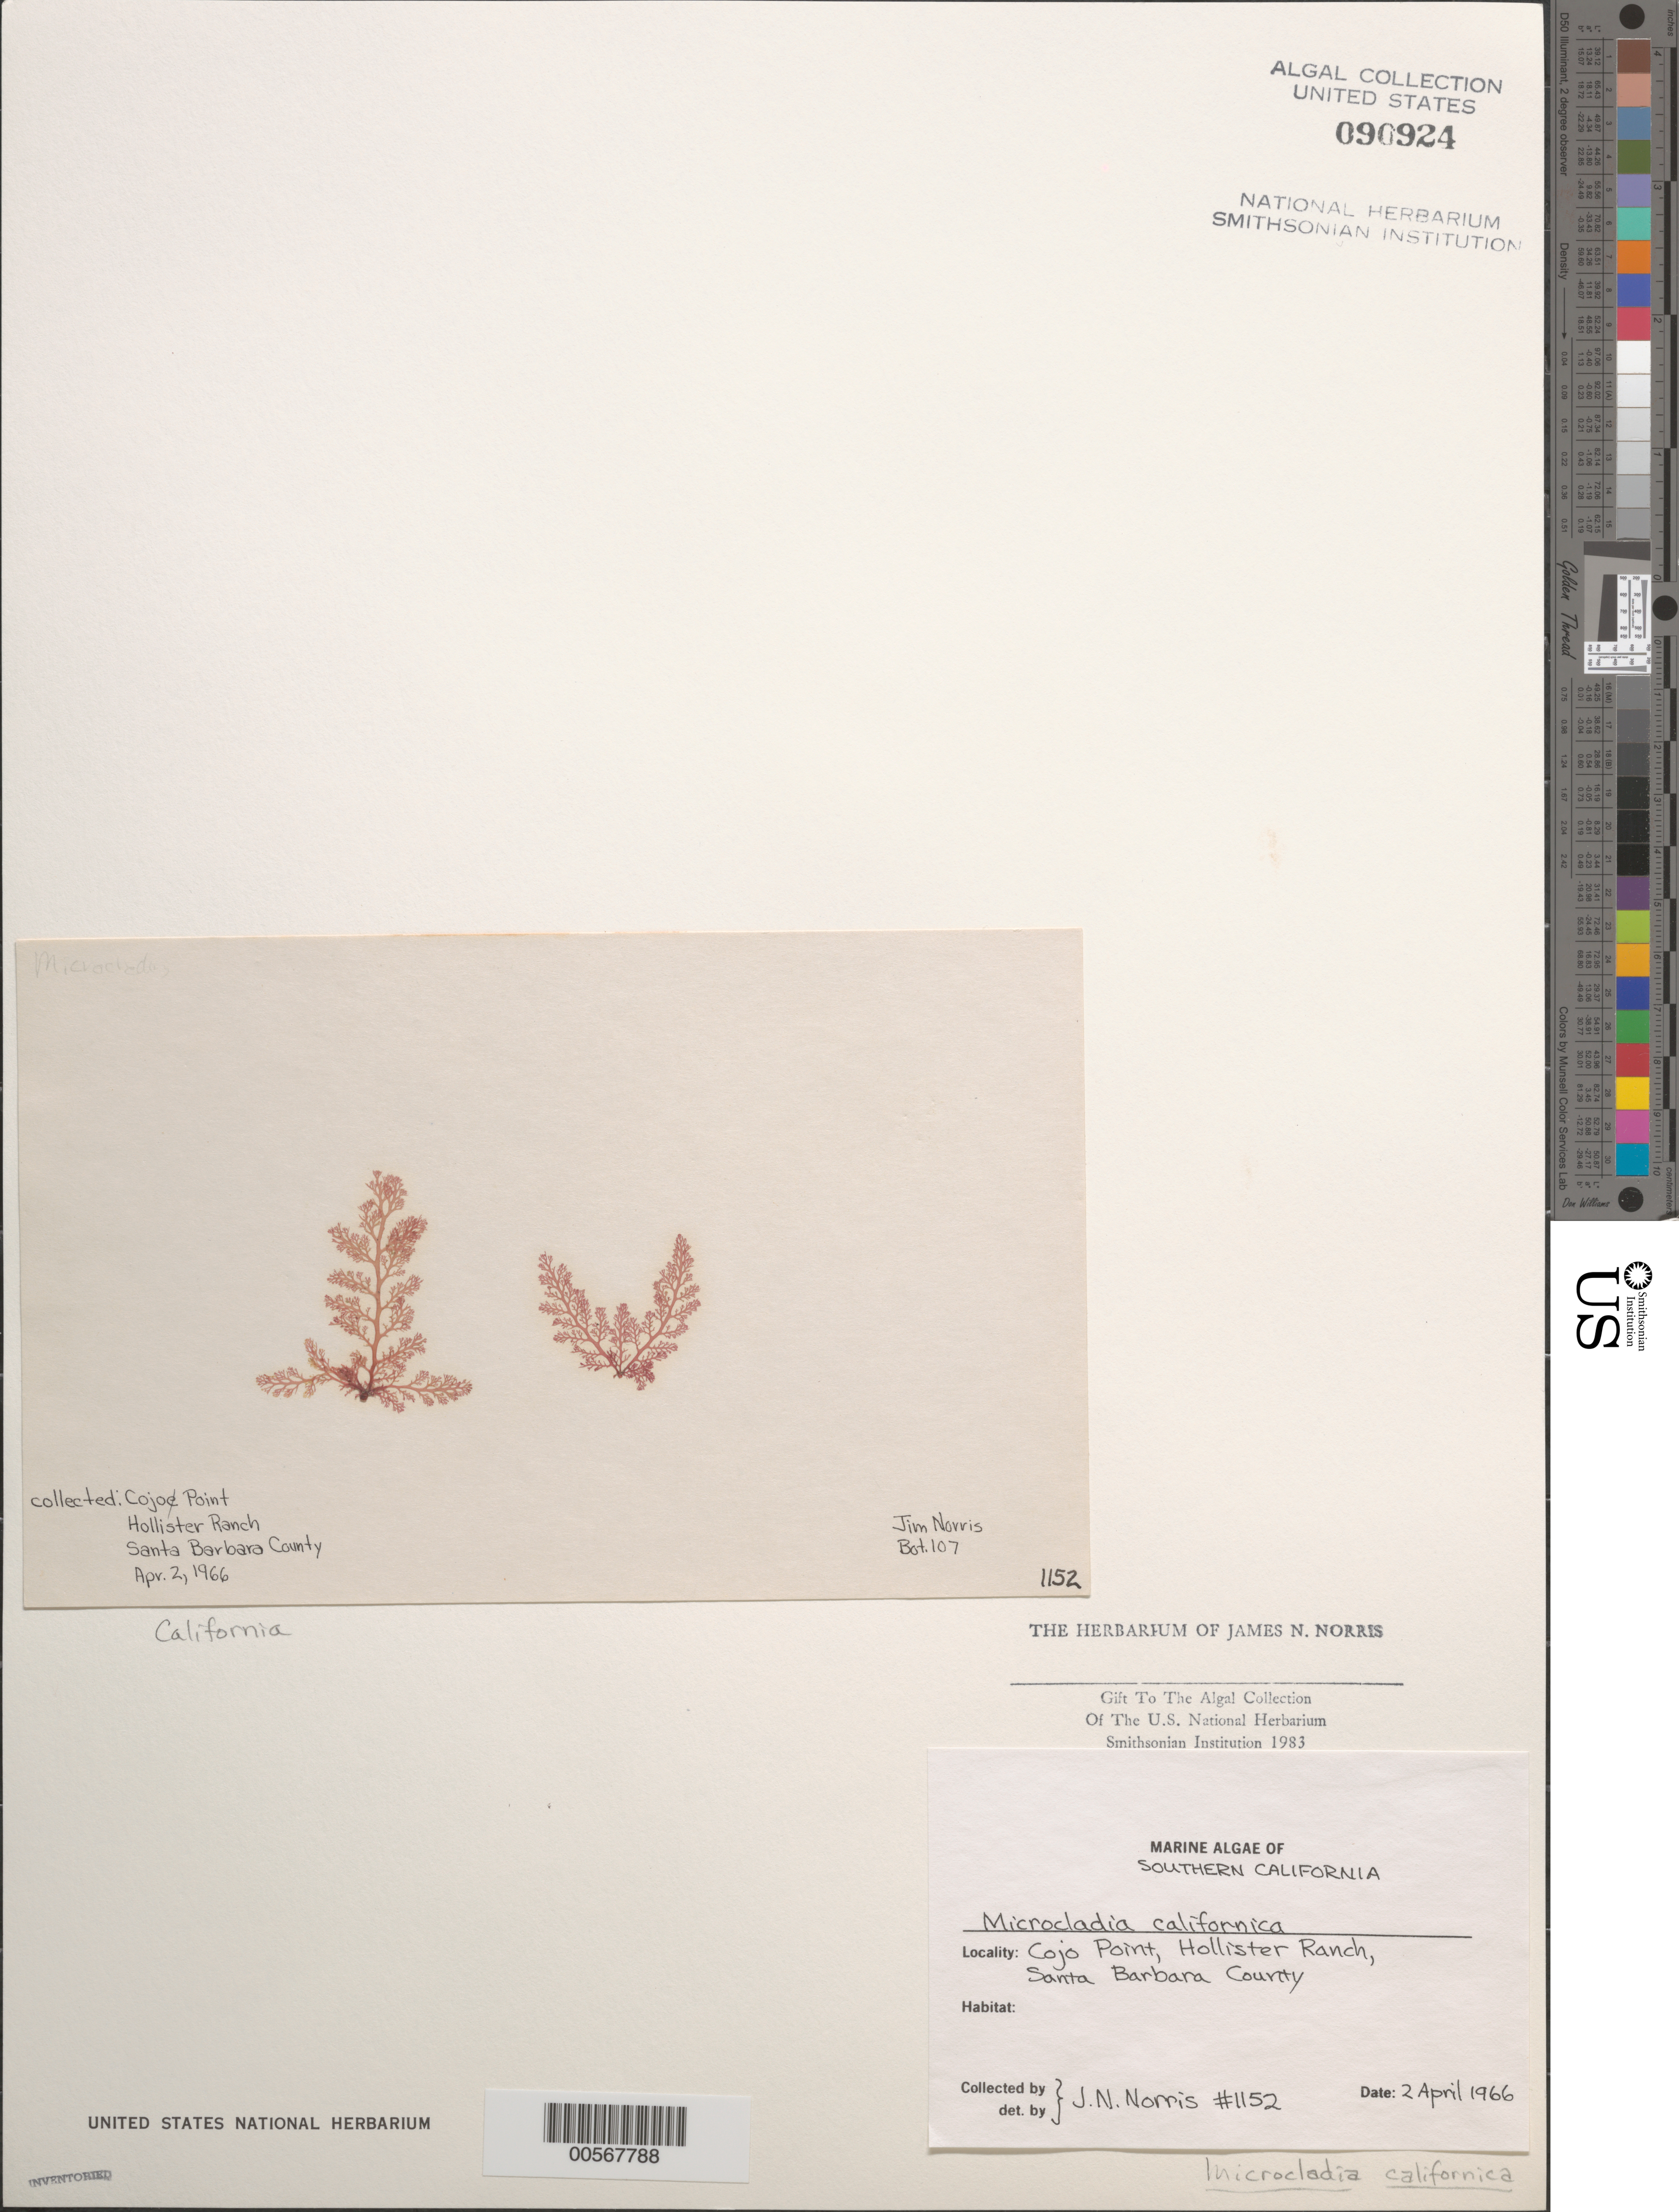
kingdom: Plantae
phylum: Rhodophyta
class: Florideophyceae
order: Ceramiales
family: Ceramiaceae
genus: Campylaephora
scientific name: Campylaephora californica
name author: (Farl.) T.O. Cho in T.O. Cho et al.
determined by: Algae name updating Project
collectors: J. N. Norris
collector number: JN-1152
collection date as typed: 02 Apr 1966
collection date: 1966-04-02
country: United States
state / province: California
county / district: Santa Barbara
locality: Cojo Point, Hollister Ranch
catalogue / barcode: US 90924